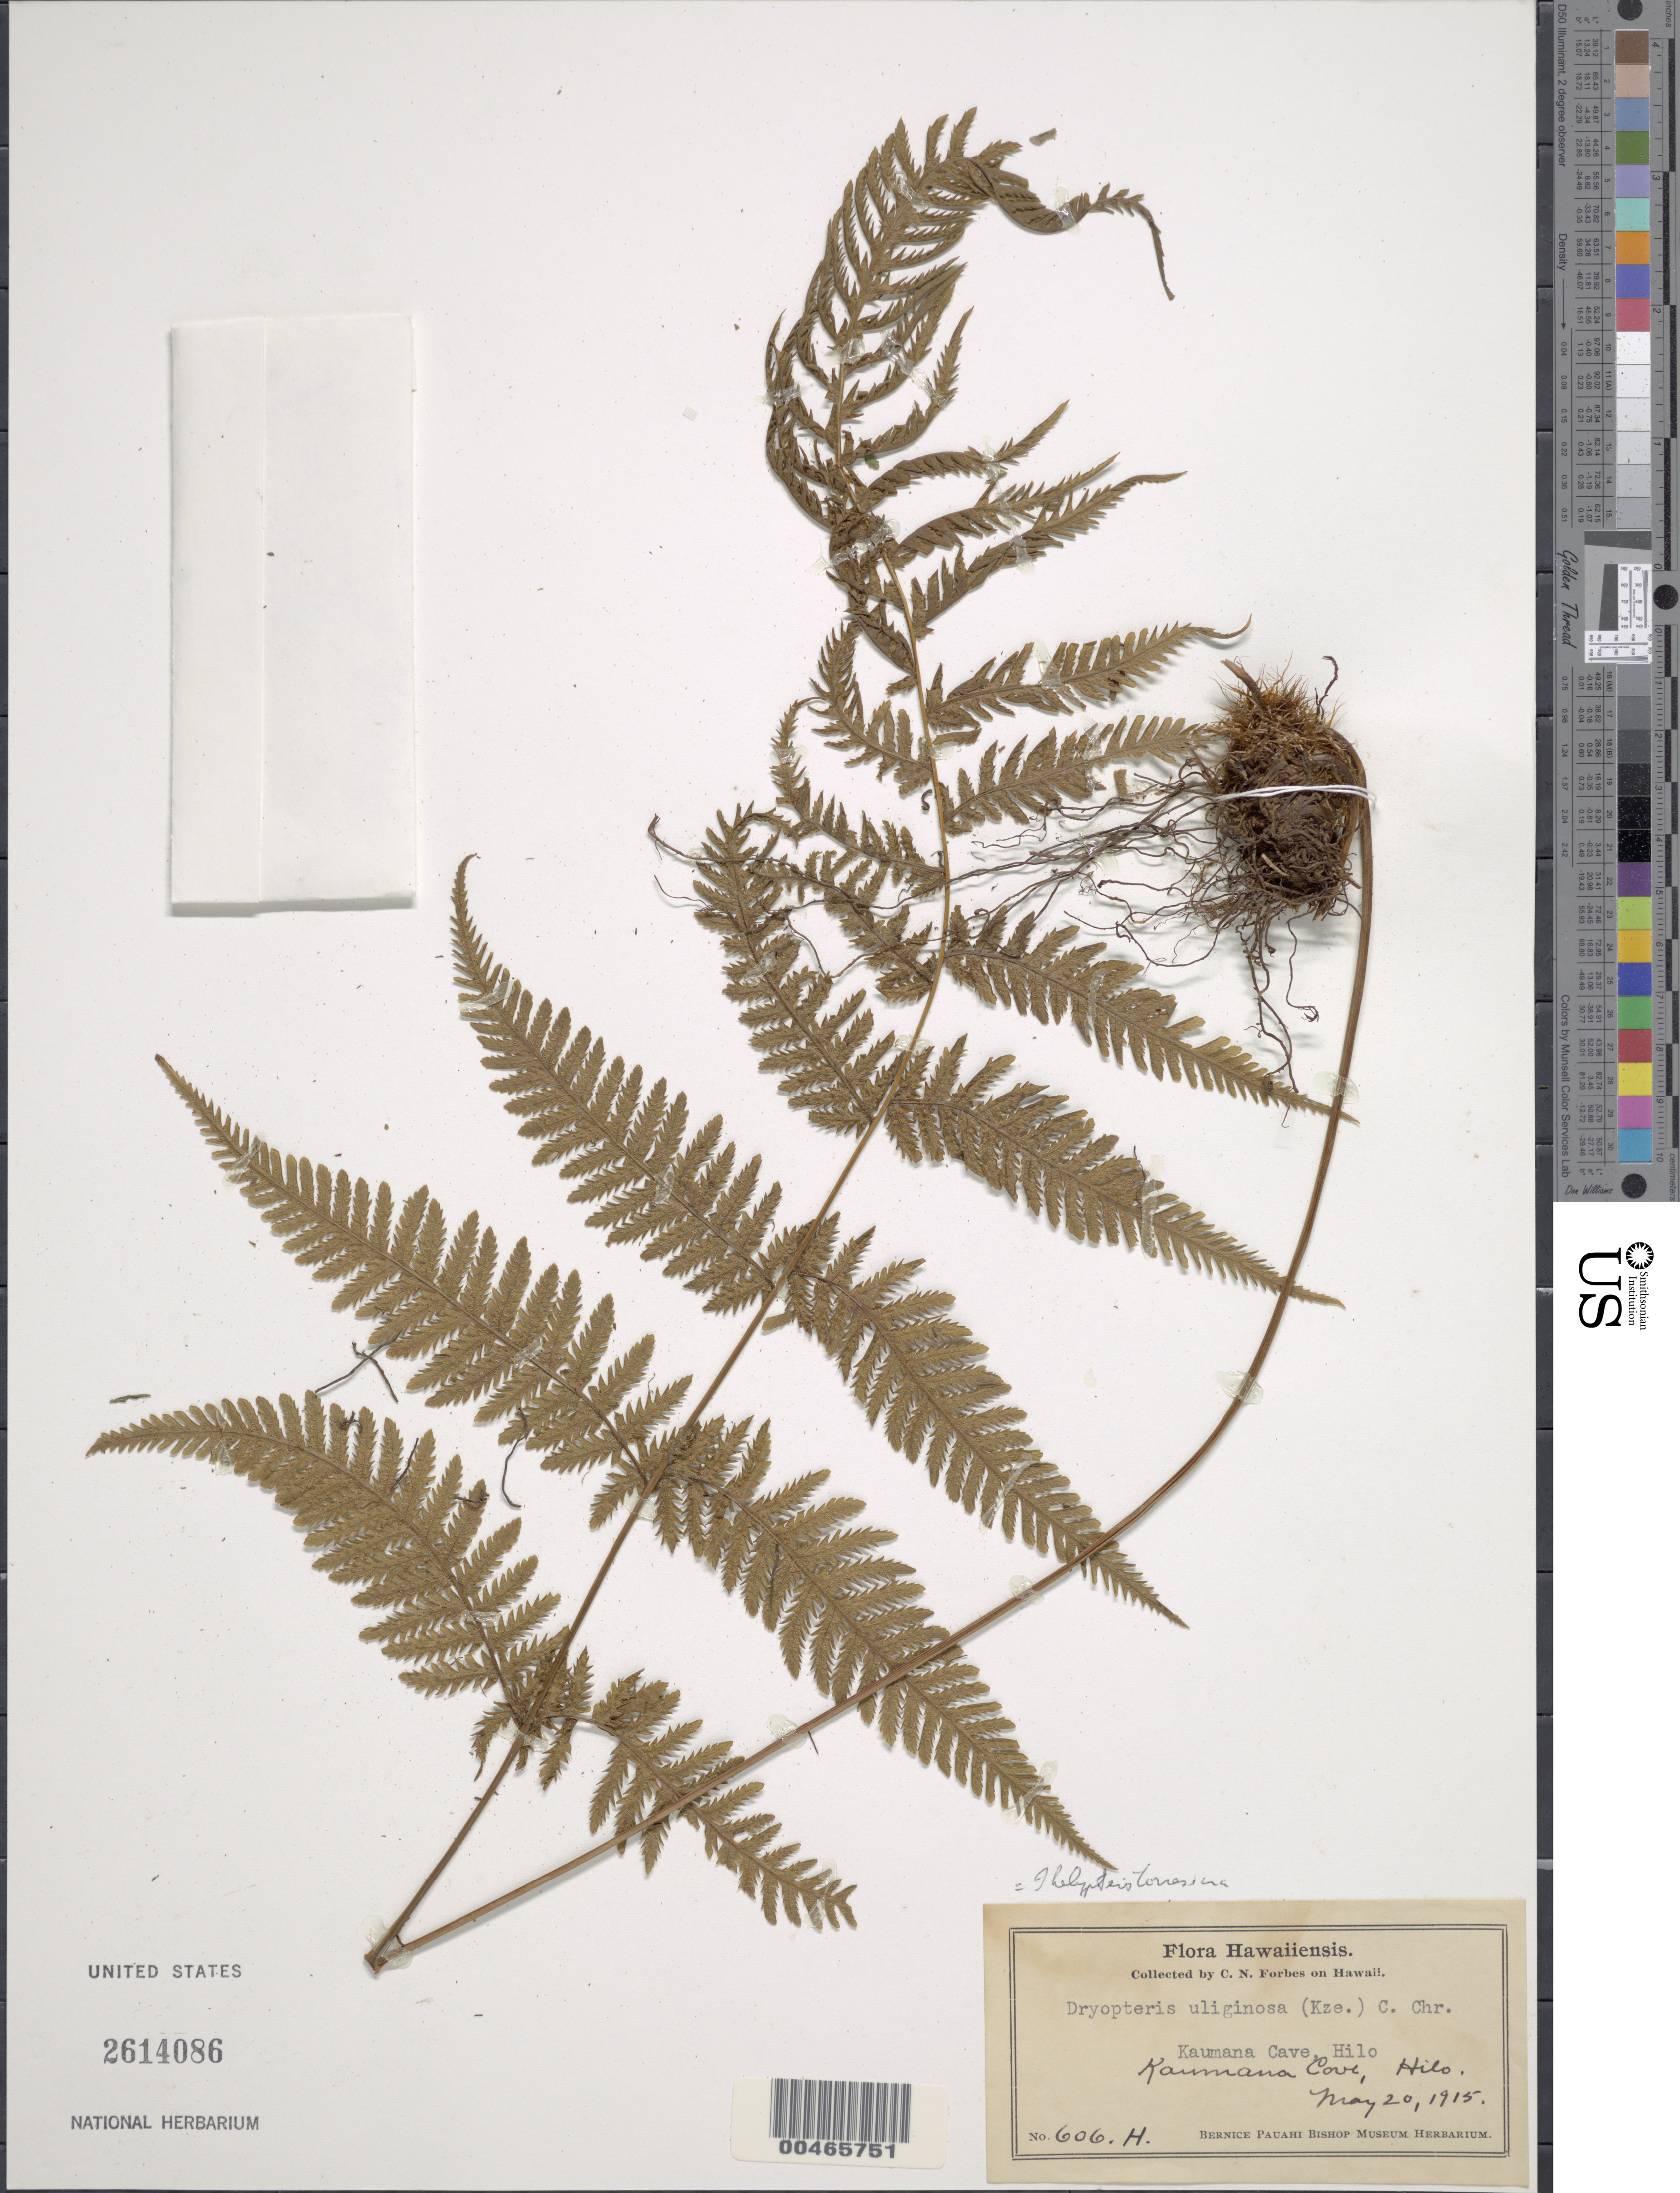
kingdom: Plantae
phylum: Tracheophyta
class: Polypodiopsida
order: Polypodiales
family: Thelypteridaceae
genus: Macrothelypteris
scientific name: Macrothelypteris torresiana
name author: (Gaudich.) Ching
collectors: C. N. Forbes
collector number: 606.H.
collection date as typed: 20 May 1915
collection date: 1915-05-20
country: United States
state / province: Hawaii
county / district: Hawaii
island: Hawaii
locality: Kaumana Cave, Hilo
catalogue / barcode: US 2614086